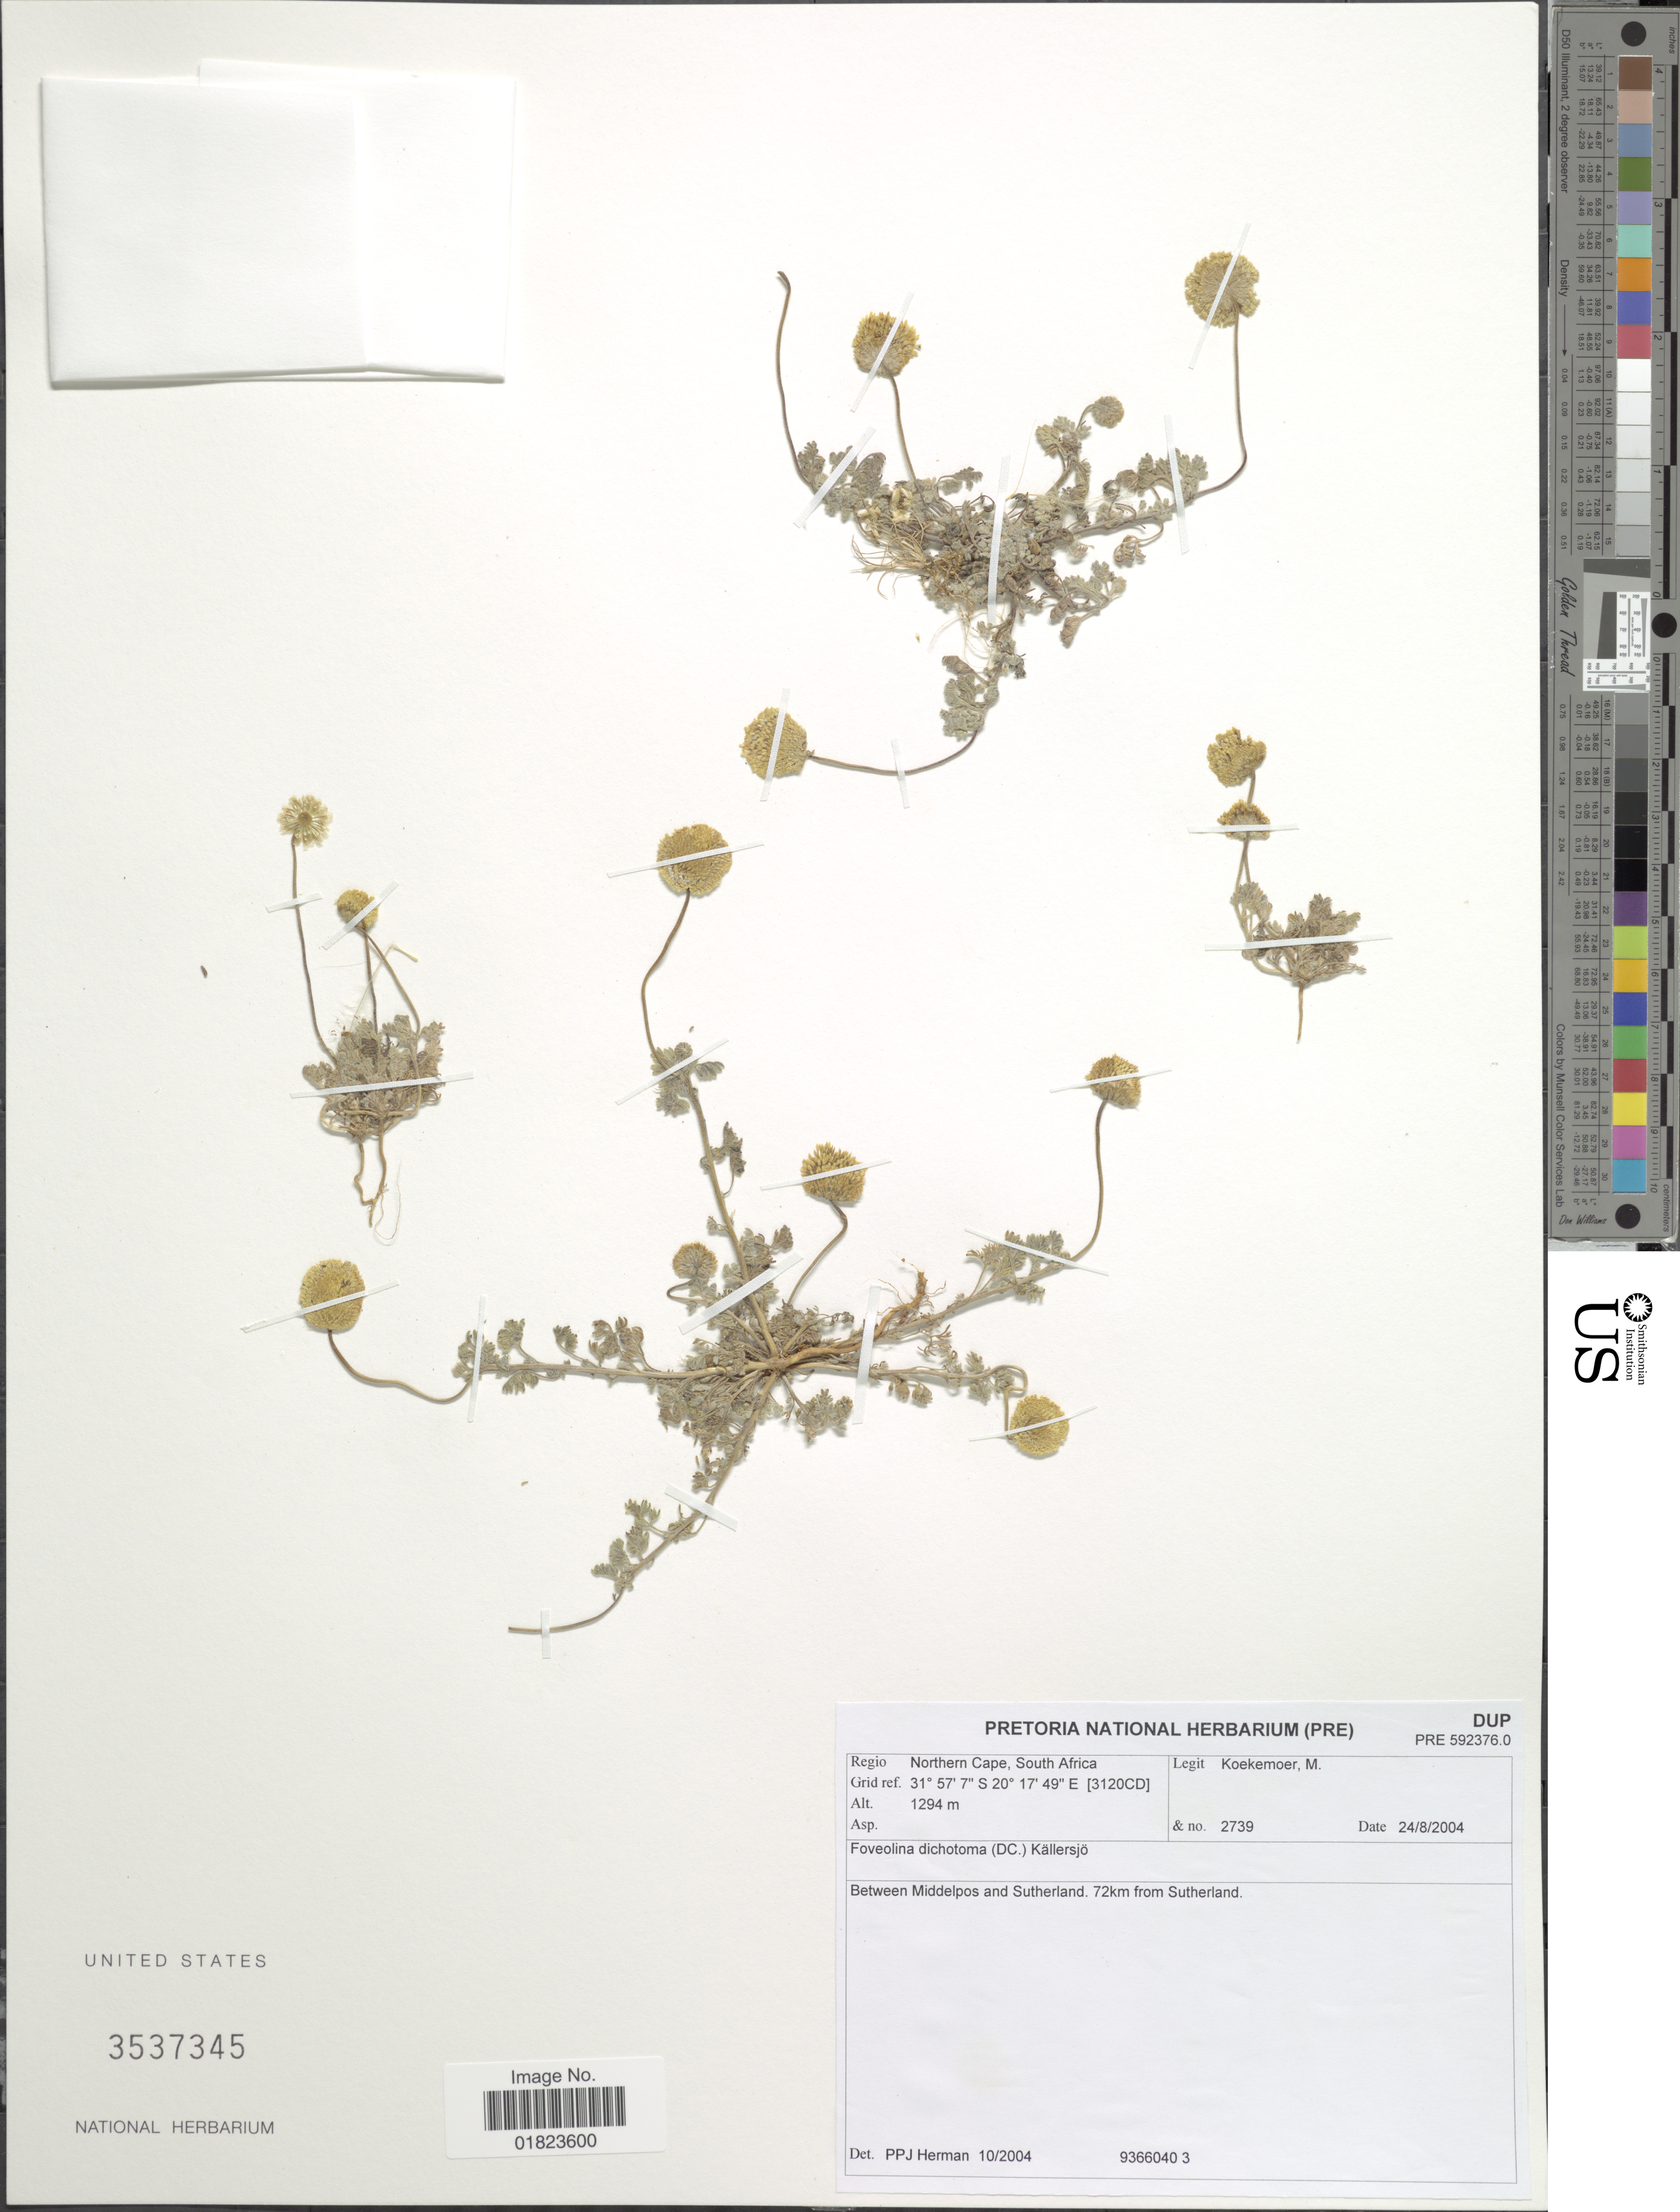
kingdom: Plantae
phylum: Tracheophyta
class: Magnoliopsida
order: Asterales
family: Asteraceae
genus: Foveolina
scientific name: Foveolina dichotoma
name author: (DC.) Källersjö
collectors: M. Koekemoer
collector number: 2739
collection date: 2004-08-24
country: South Africa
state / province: Northern Cape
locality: Regio regio Northern Cape, South Africa. Between Middelpos and Sutherland. 72km from Sutherland.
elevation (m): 1294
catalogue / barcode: US 3537345